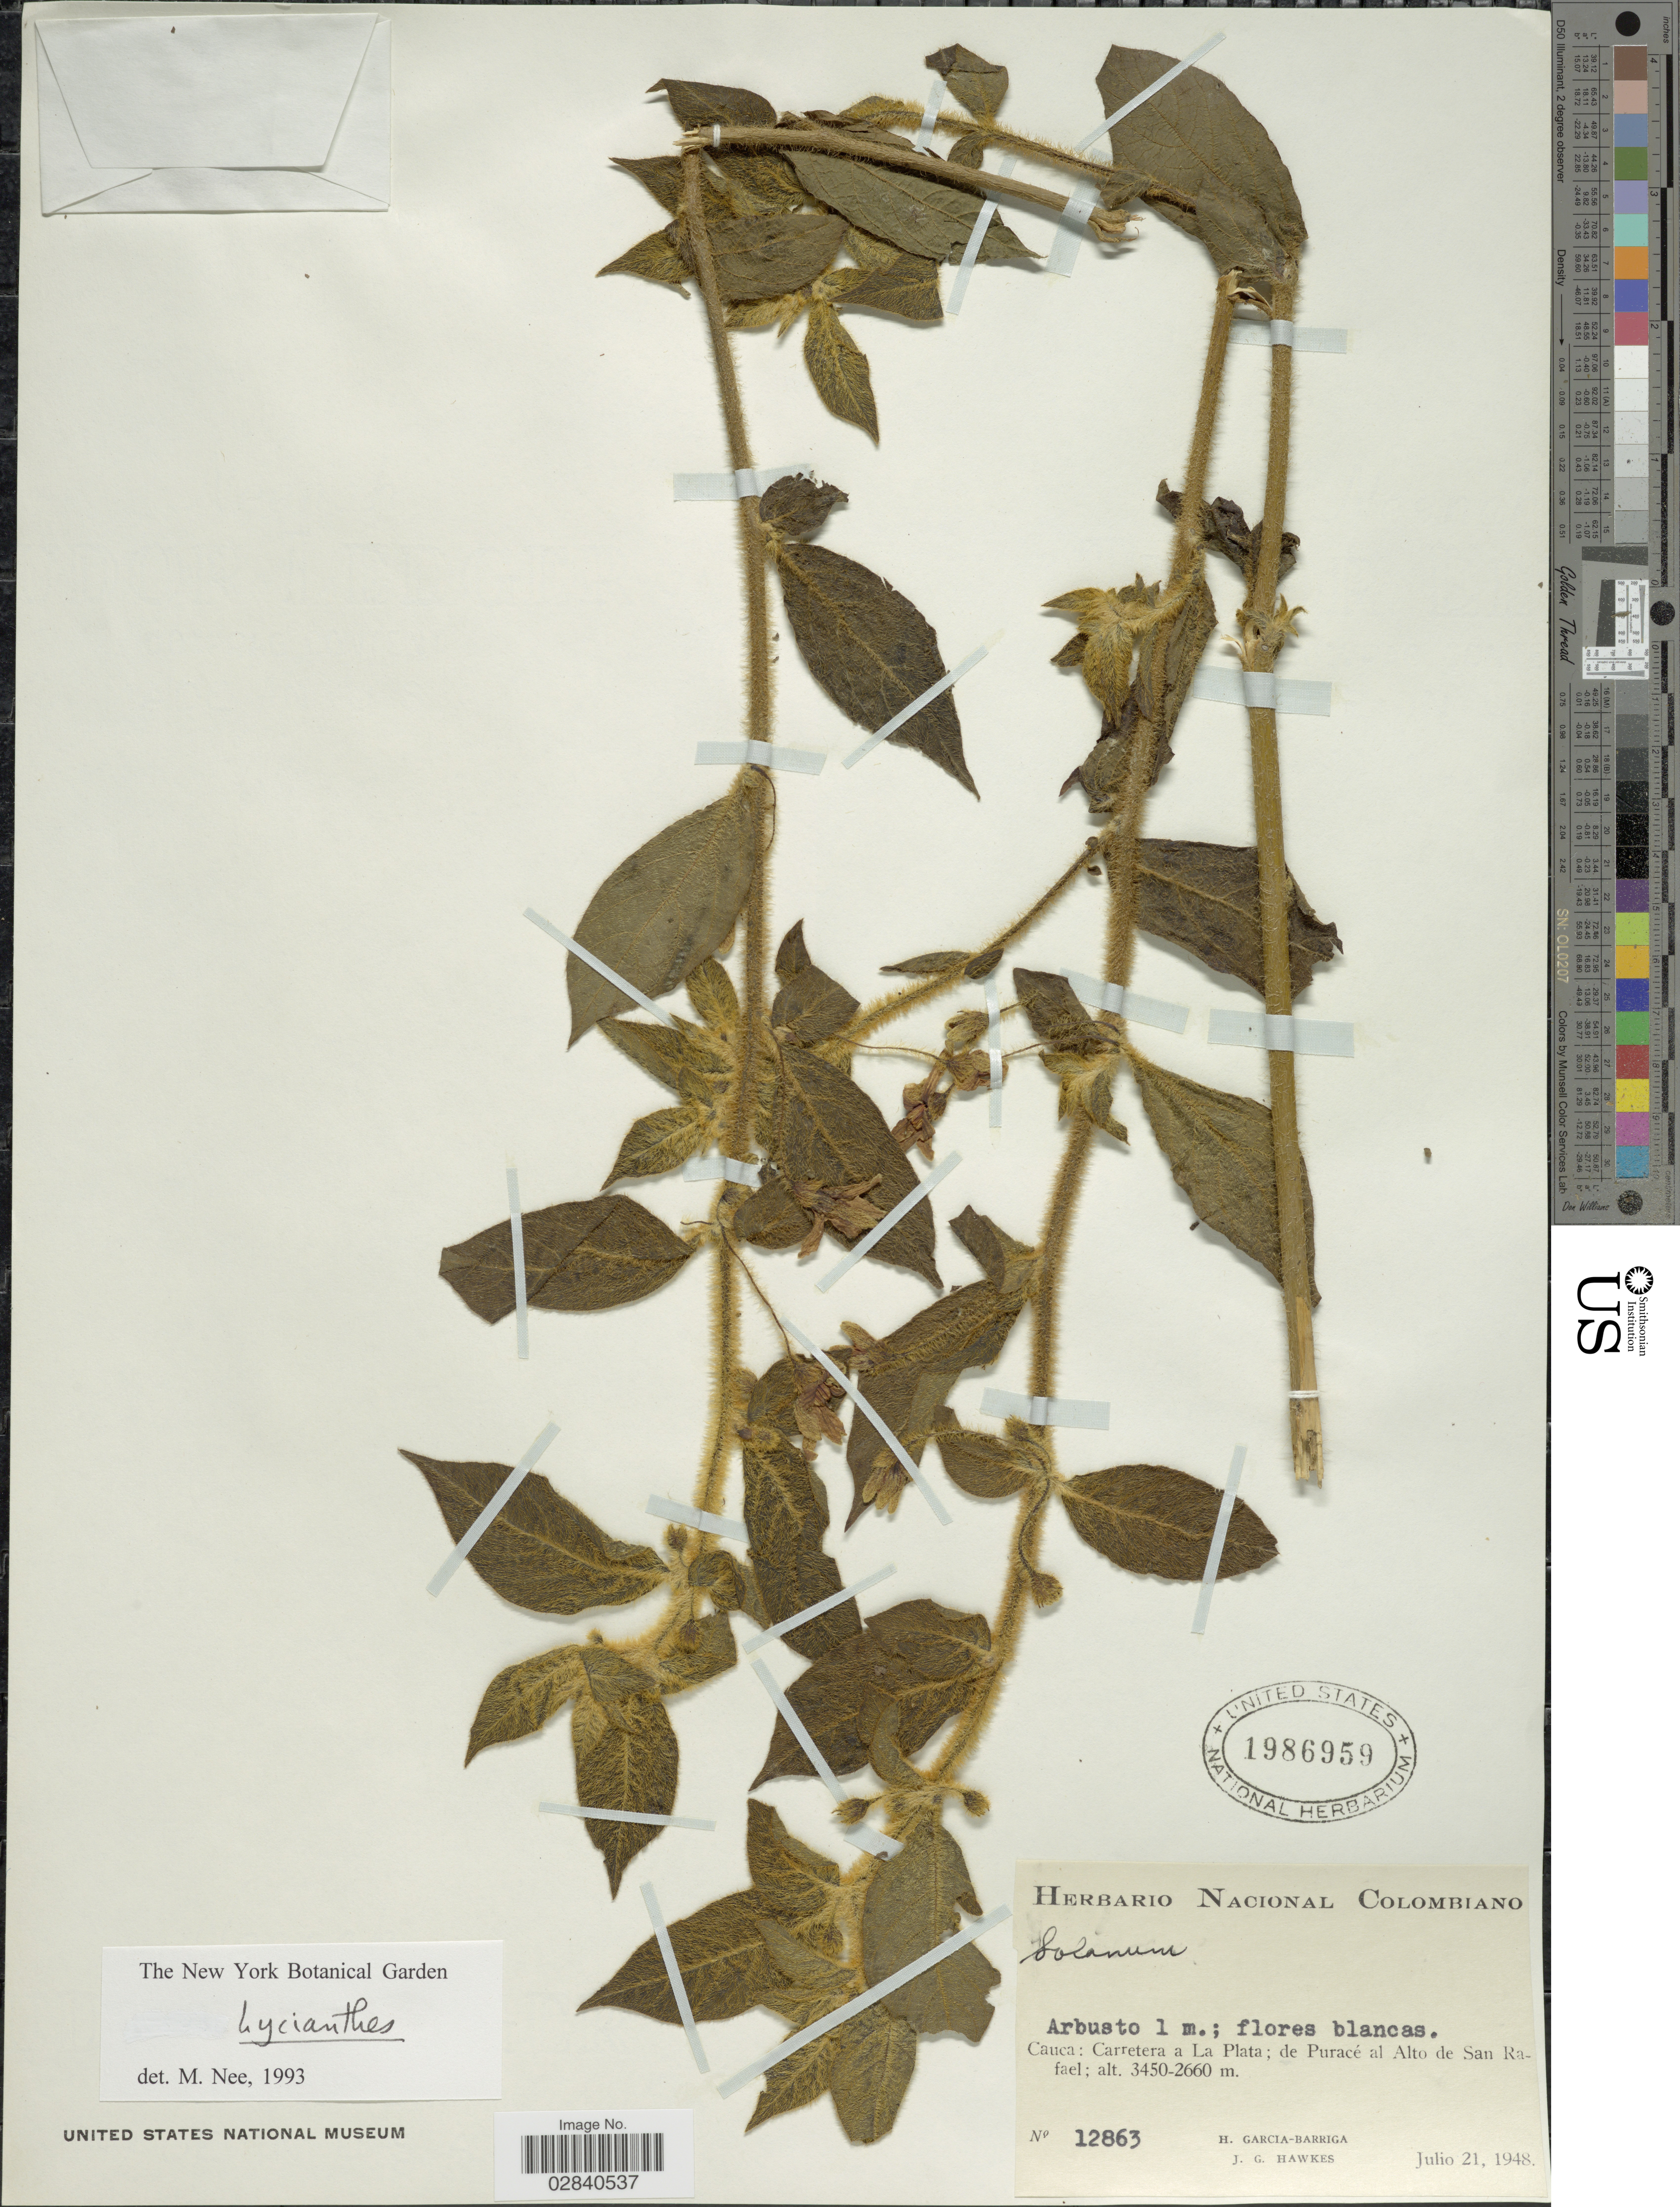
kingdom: Plantae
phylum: Tracheophyta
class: Magnoliopsida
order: Solanales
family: Solanaceae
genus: Lycianthes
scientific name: Lycianthes sp.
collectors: H. García Barriga & J. Hawkes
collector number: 12863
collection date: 1948-07-21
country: Colombia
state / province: Cauca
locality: Cauca: Carretera a La Plata: de Puracé al Alto de San Rafael.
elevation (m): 2660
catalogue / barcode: US 1986959